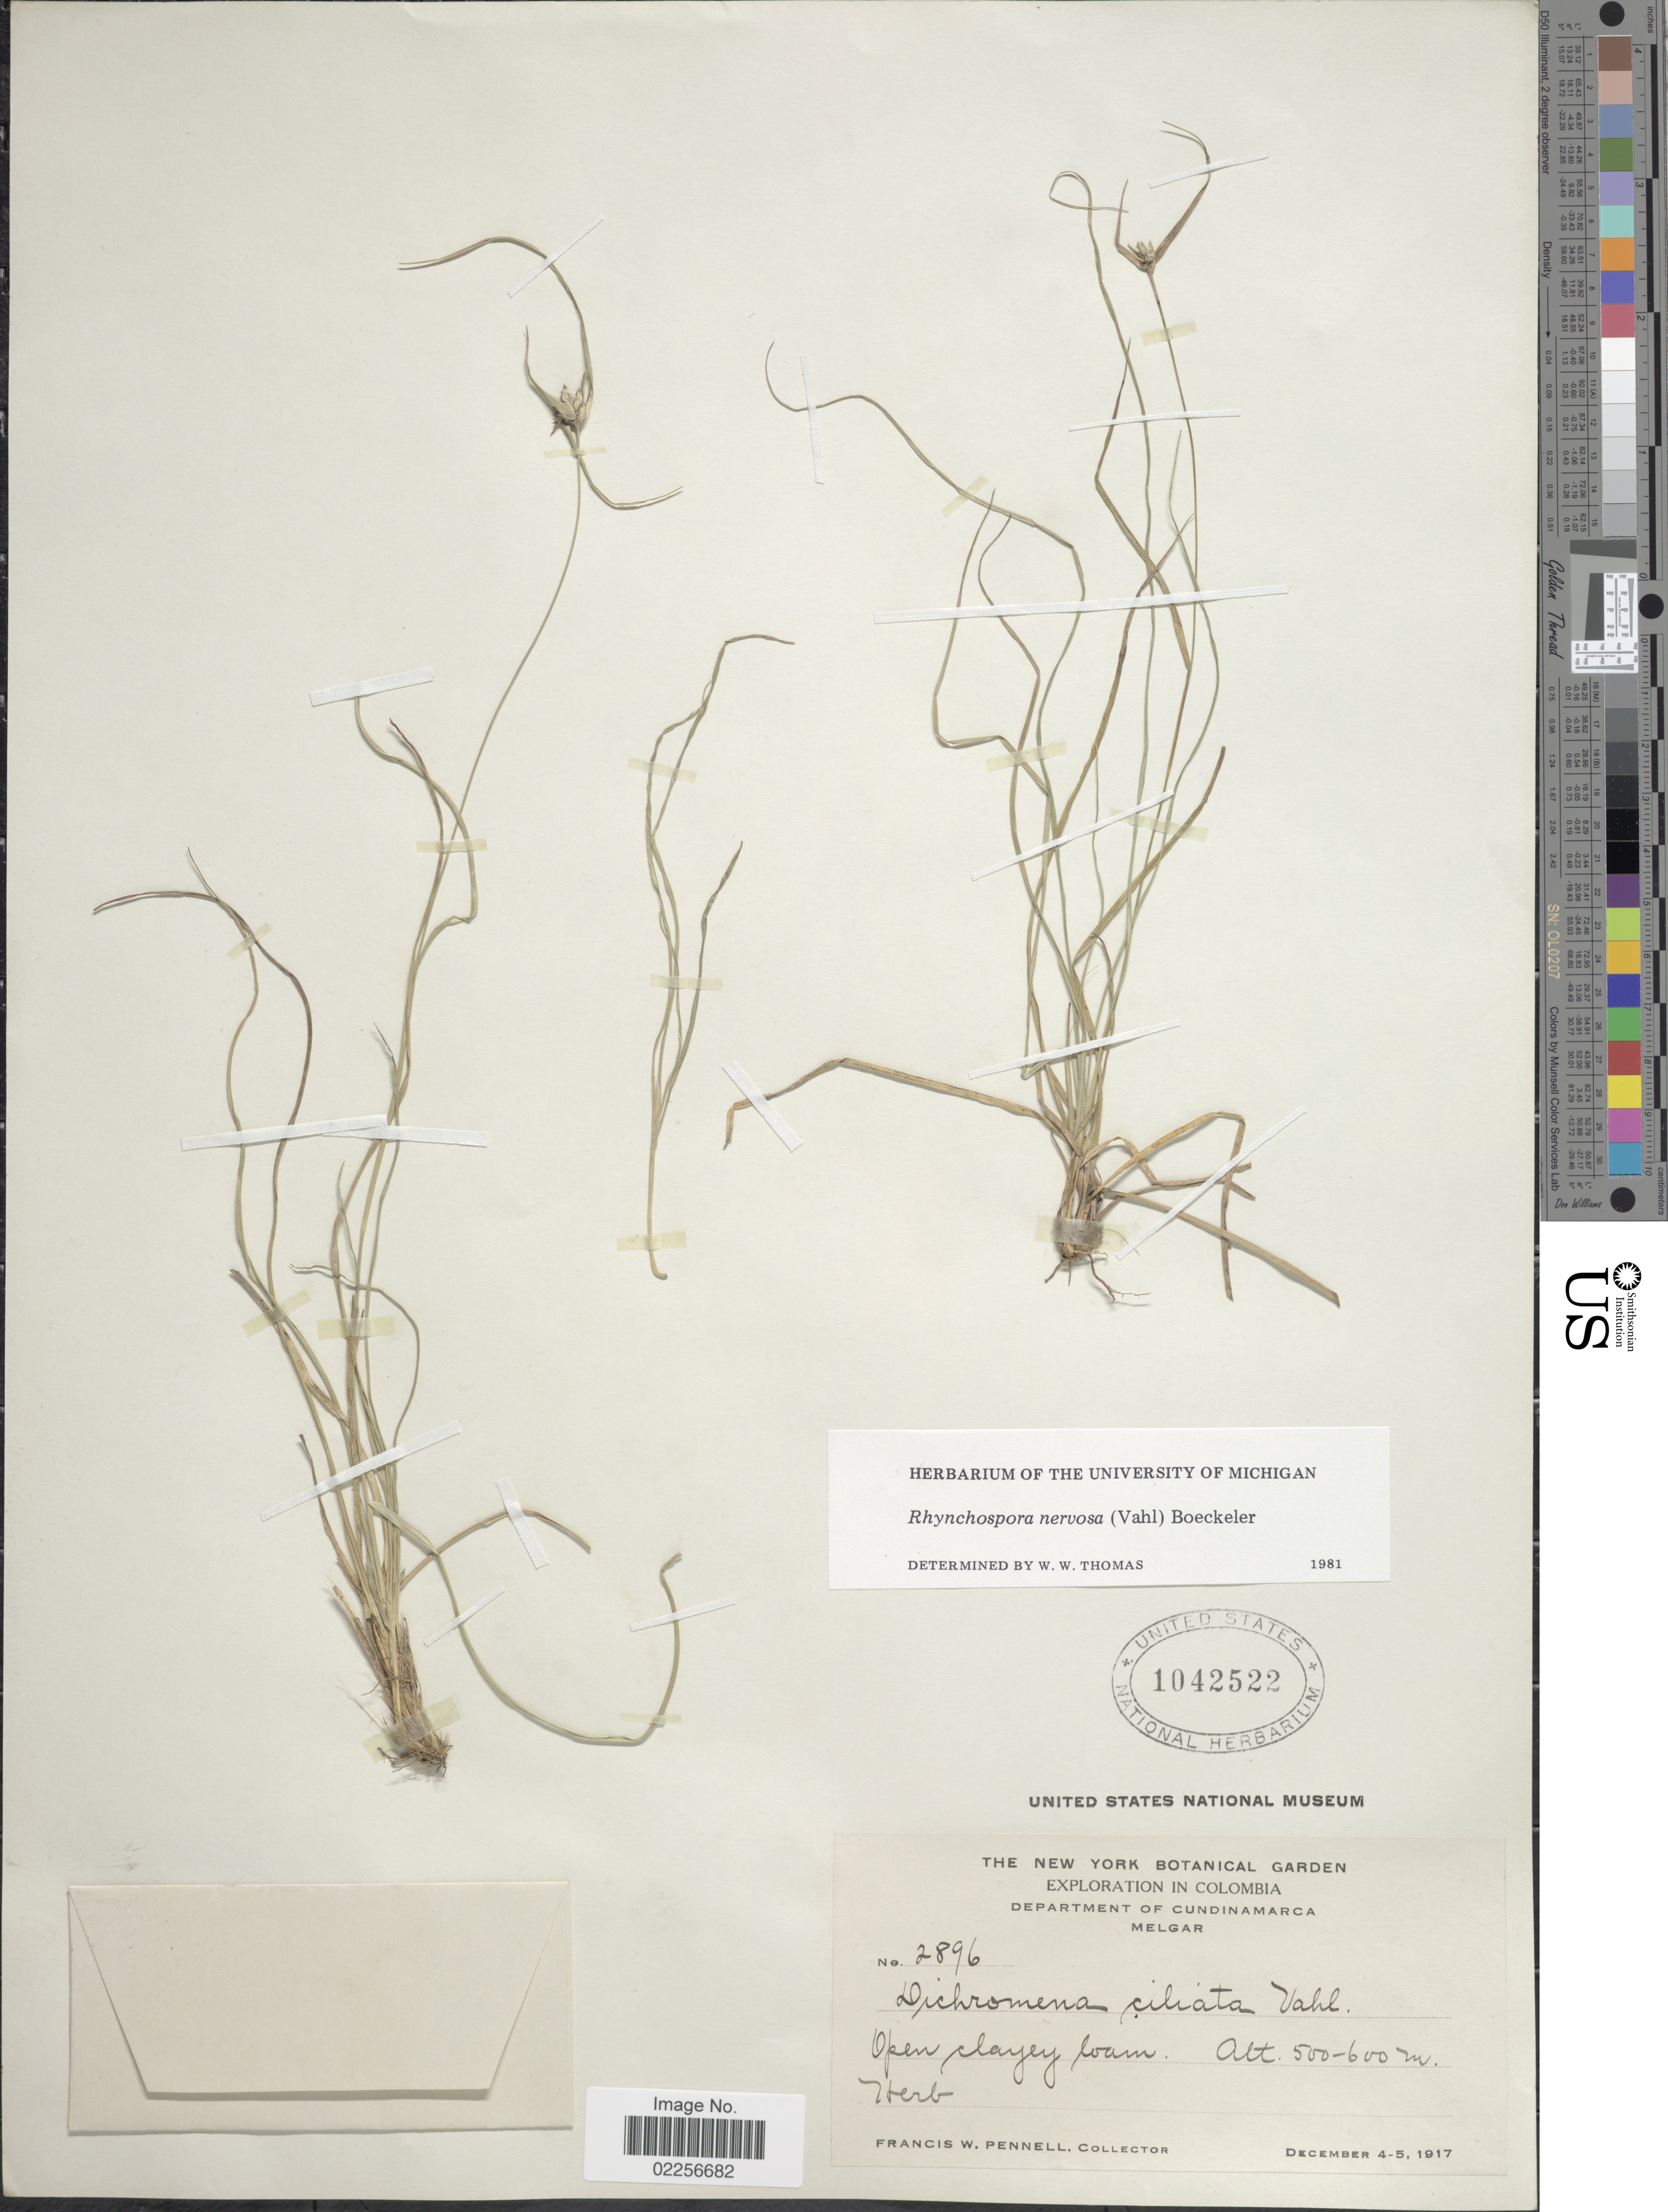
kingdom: Plantae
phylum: Tracheophyta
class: Liliopsida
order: Poales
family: Cyperaceae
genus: Rhynchospora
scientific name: Rhynchospora nervosa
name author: (Vahl) Boeckeler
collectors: F. W. Pennell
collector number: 2896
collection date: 1917-12-04/1917-12-05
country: Colombia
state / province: Cundinamarca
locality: Melgar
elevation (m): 500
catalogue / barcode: US 1042522